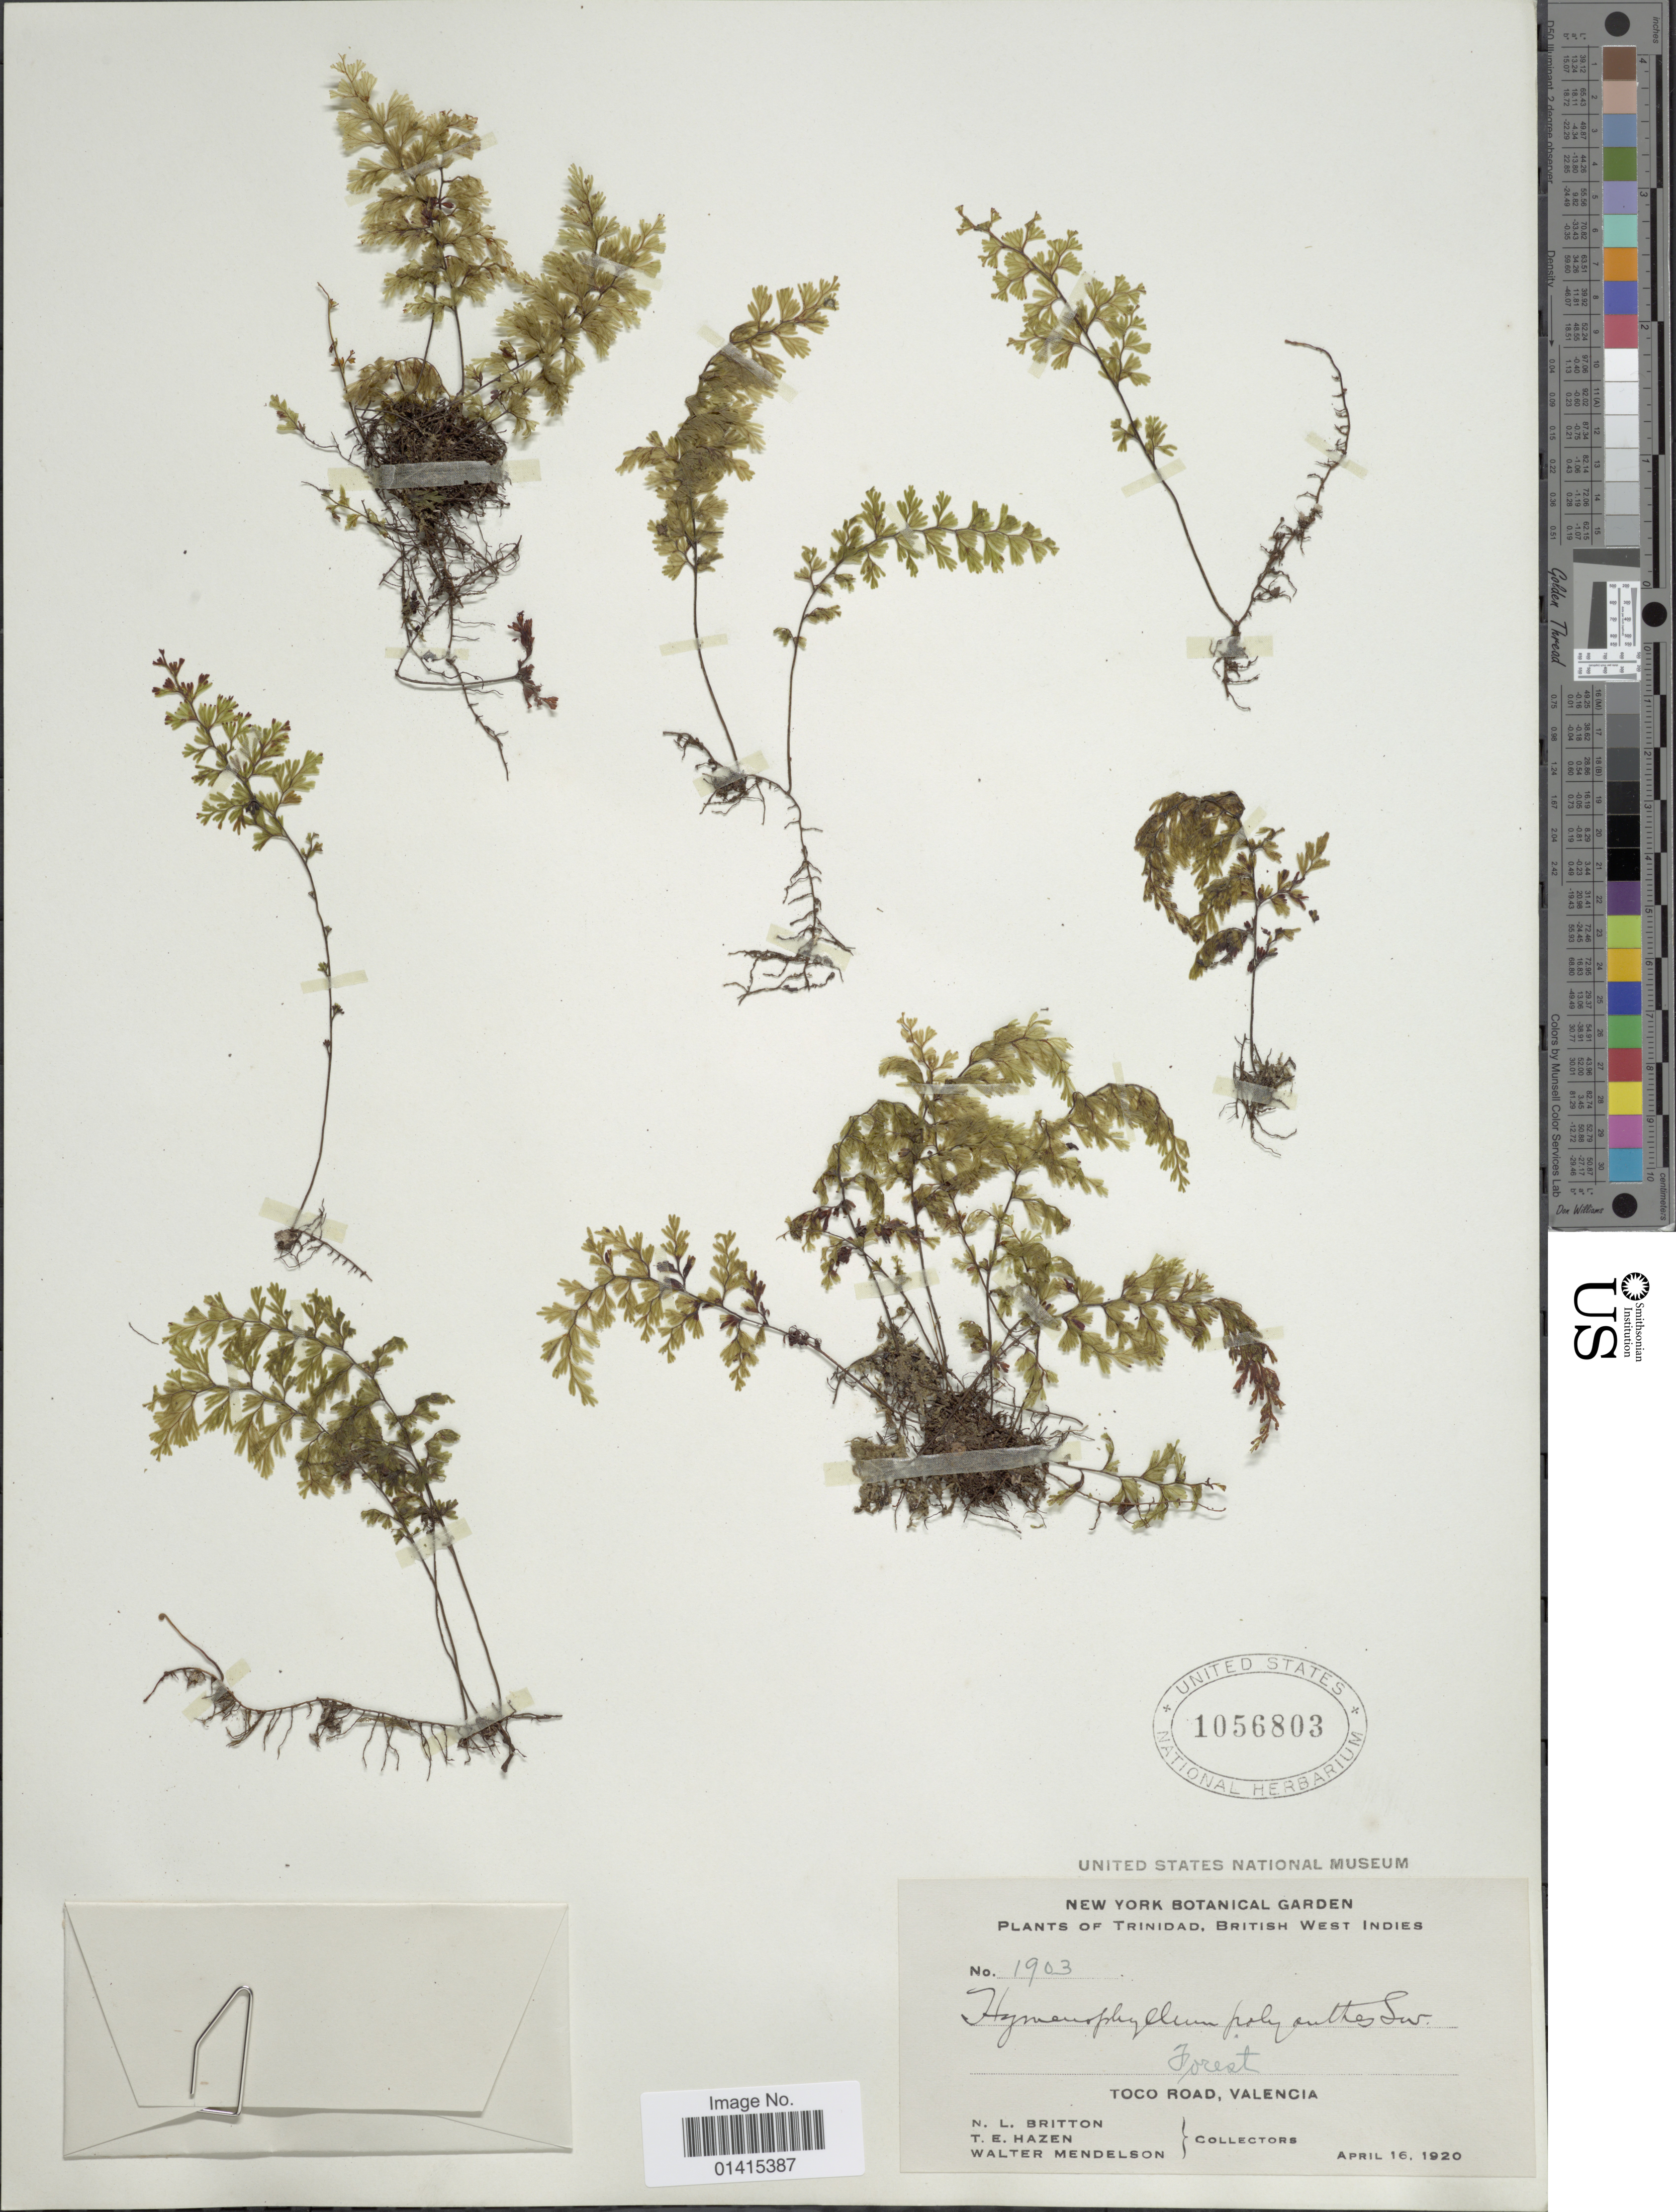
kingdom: Plantae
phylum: Tracheophyta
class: Polypodiopsida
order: Hymenophyllales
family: Hymenophyllaceae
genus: Hymenophyllum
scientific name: Hymenophyllum polyanthos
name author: (Sw.) Sw.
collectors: N. Britton, T. E. Hazen & W. Mendelson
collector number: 1903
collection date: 1920-04-16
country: Trinidad and Tobago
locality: Trinidad, British West Indies, Toco Road, Valencia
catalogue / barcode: US 1056803